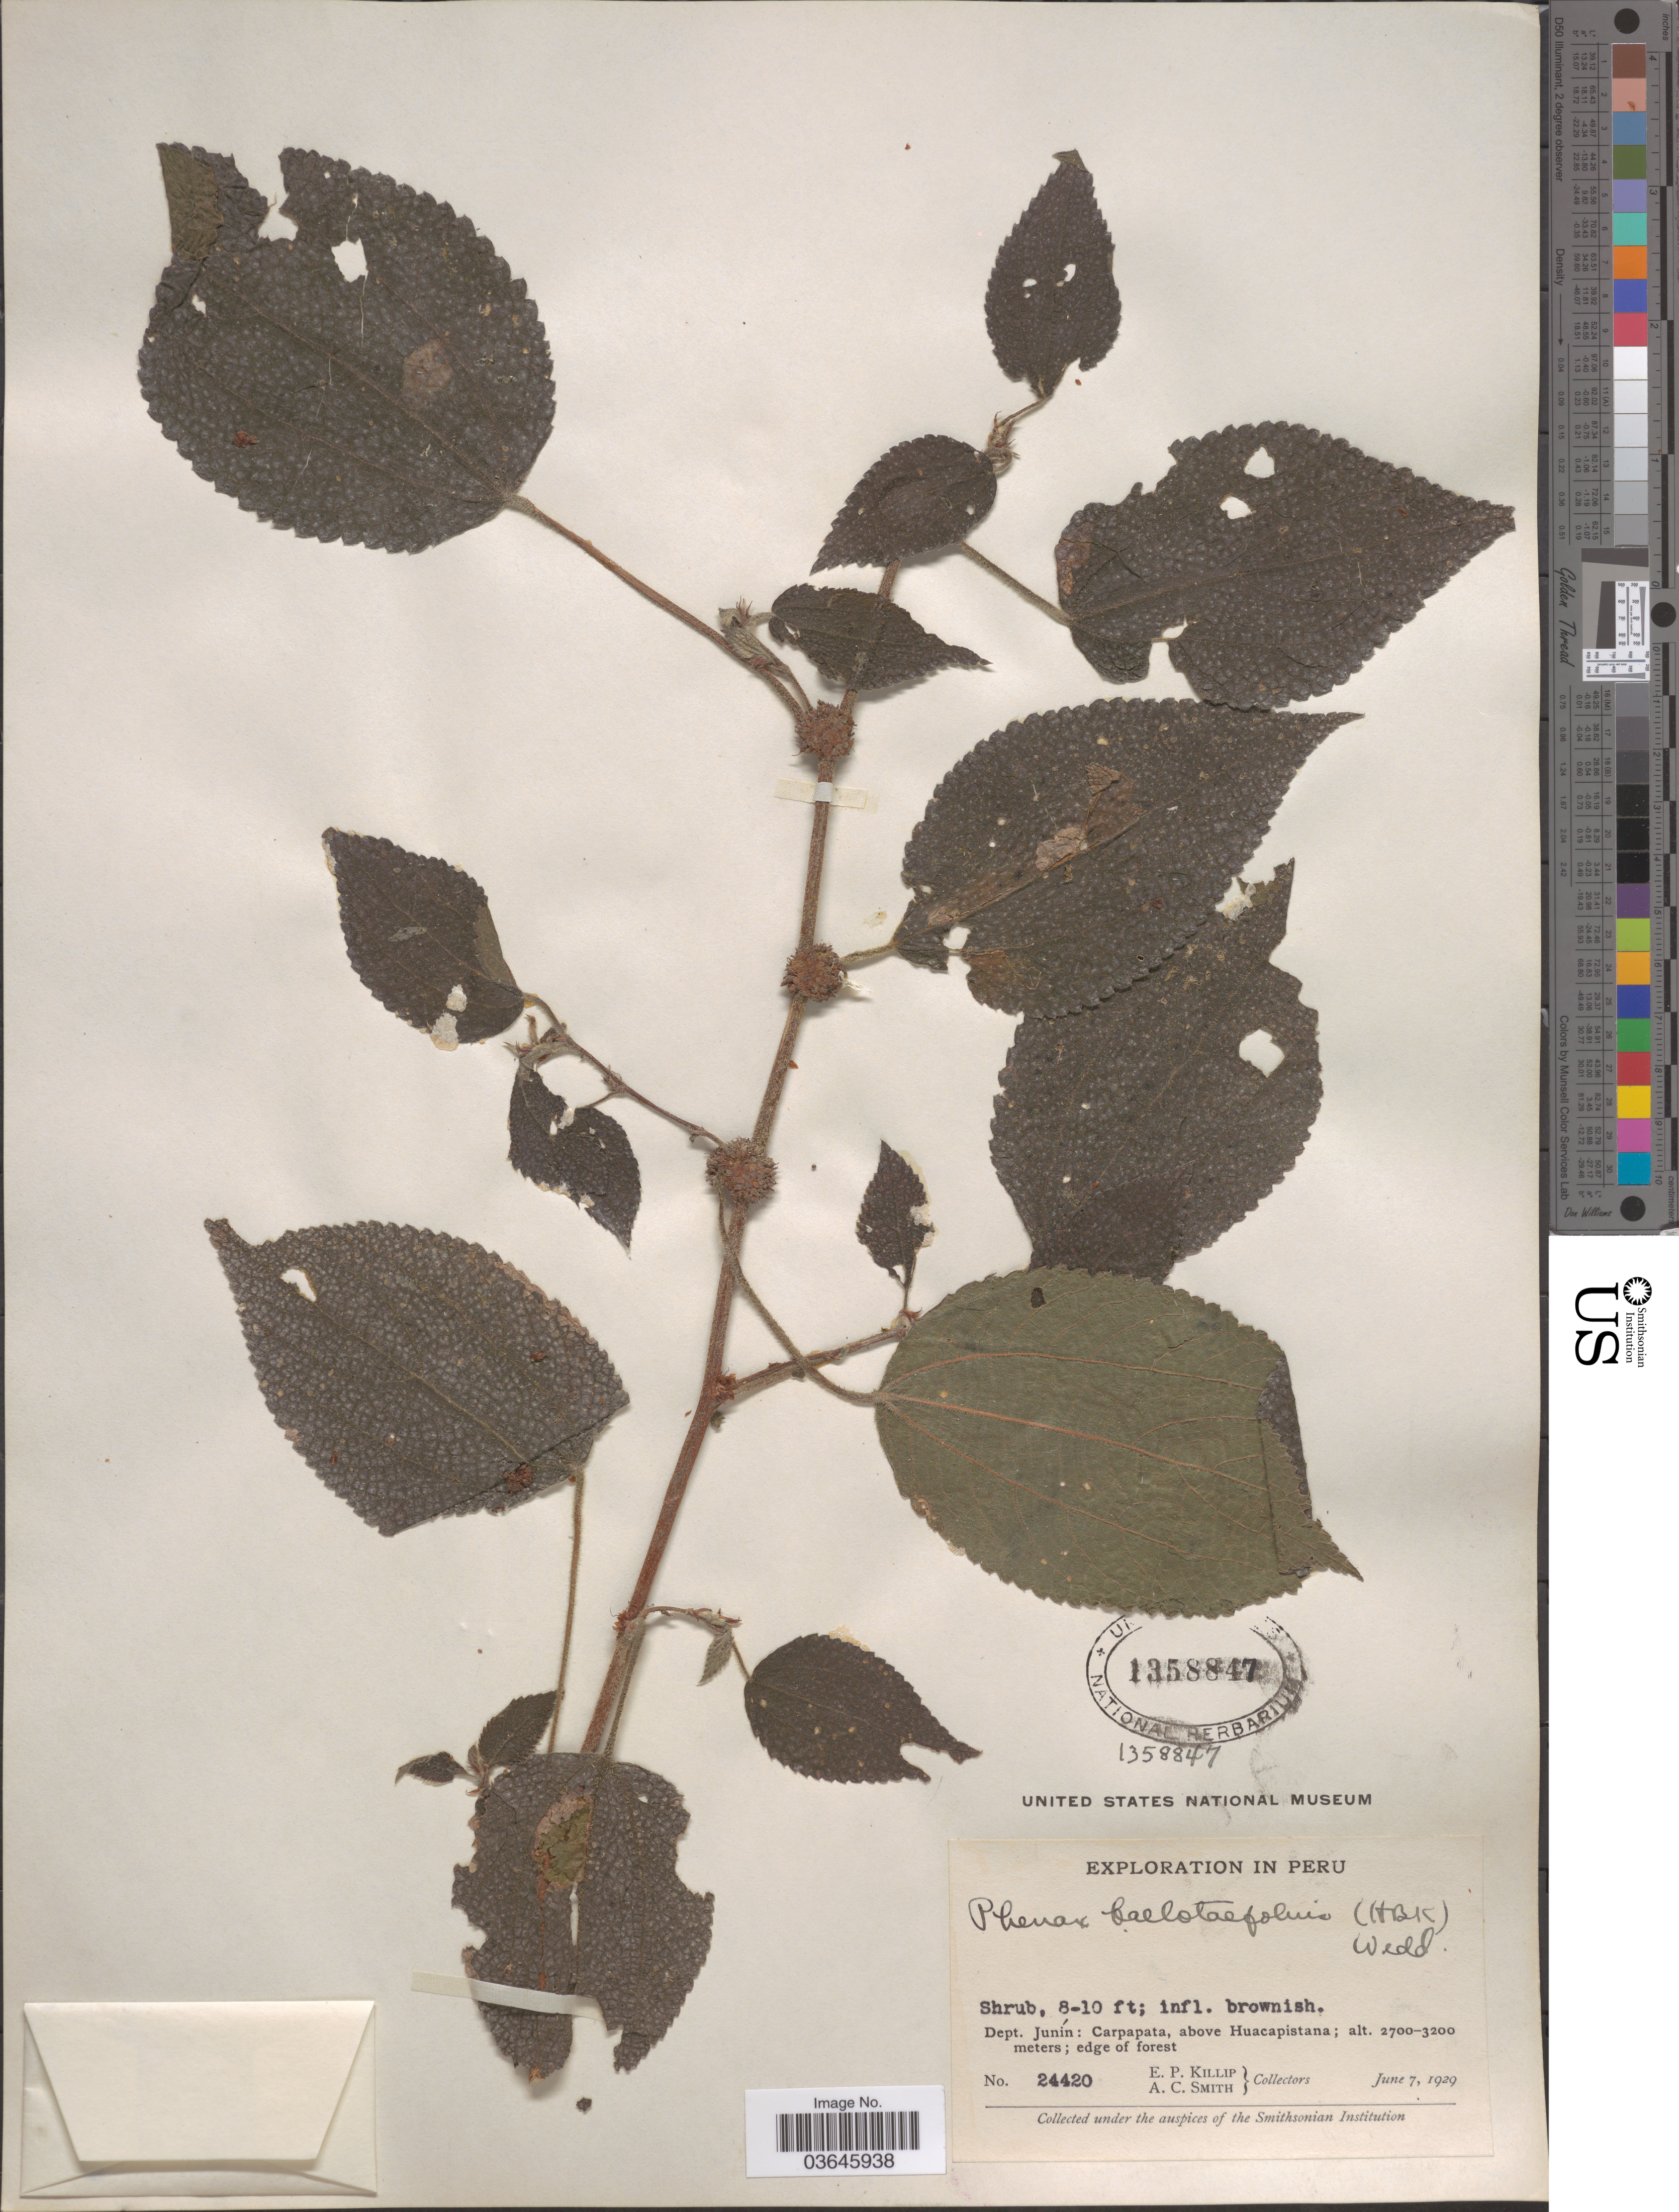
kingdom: Plantae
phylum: Tracheophyta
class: Magnoliopsida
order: Rosales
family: Urticaceae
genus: Phenax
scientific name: Phenax rugosus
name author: (Poir.) Wedd.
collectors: E. P. Killip & A. C. Smith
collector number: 24420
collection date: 1929-06-07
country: Peru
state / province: Junín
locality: Dept. Junín; Carpapata, above Huacapistana.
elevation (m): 2700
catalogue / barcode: US 1358847